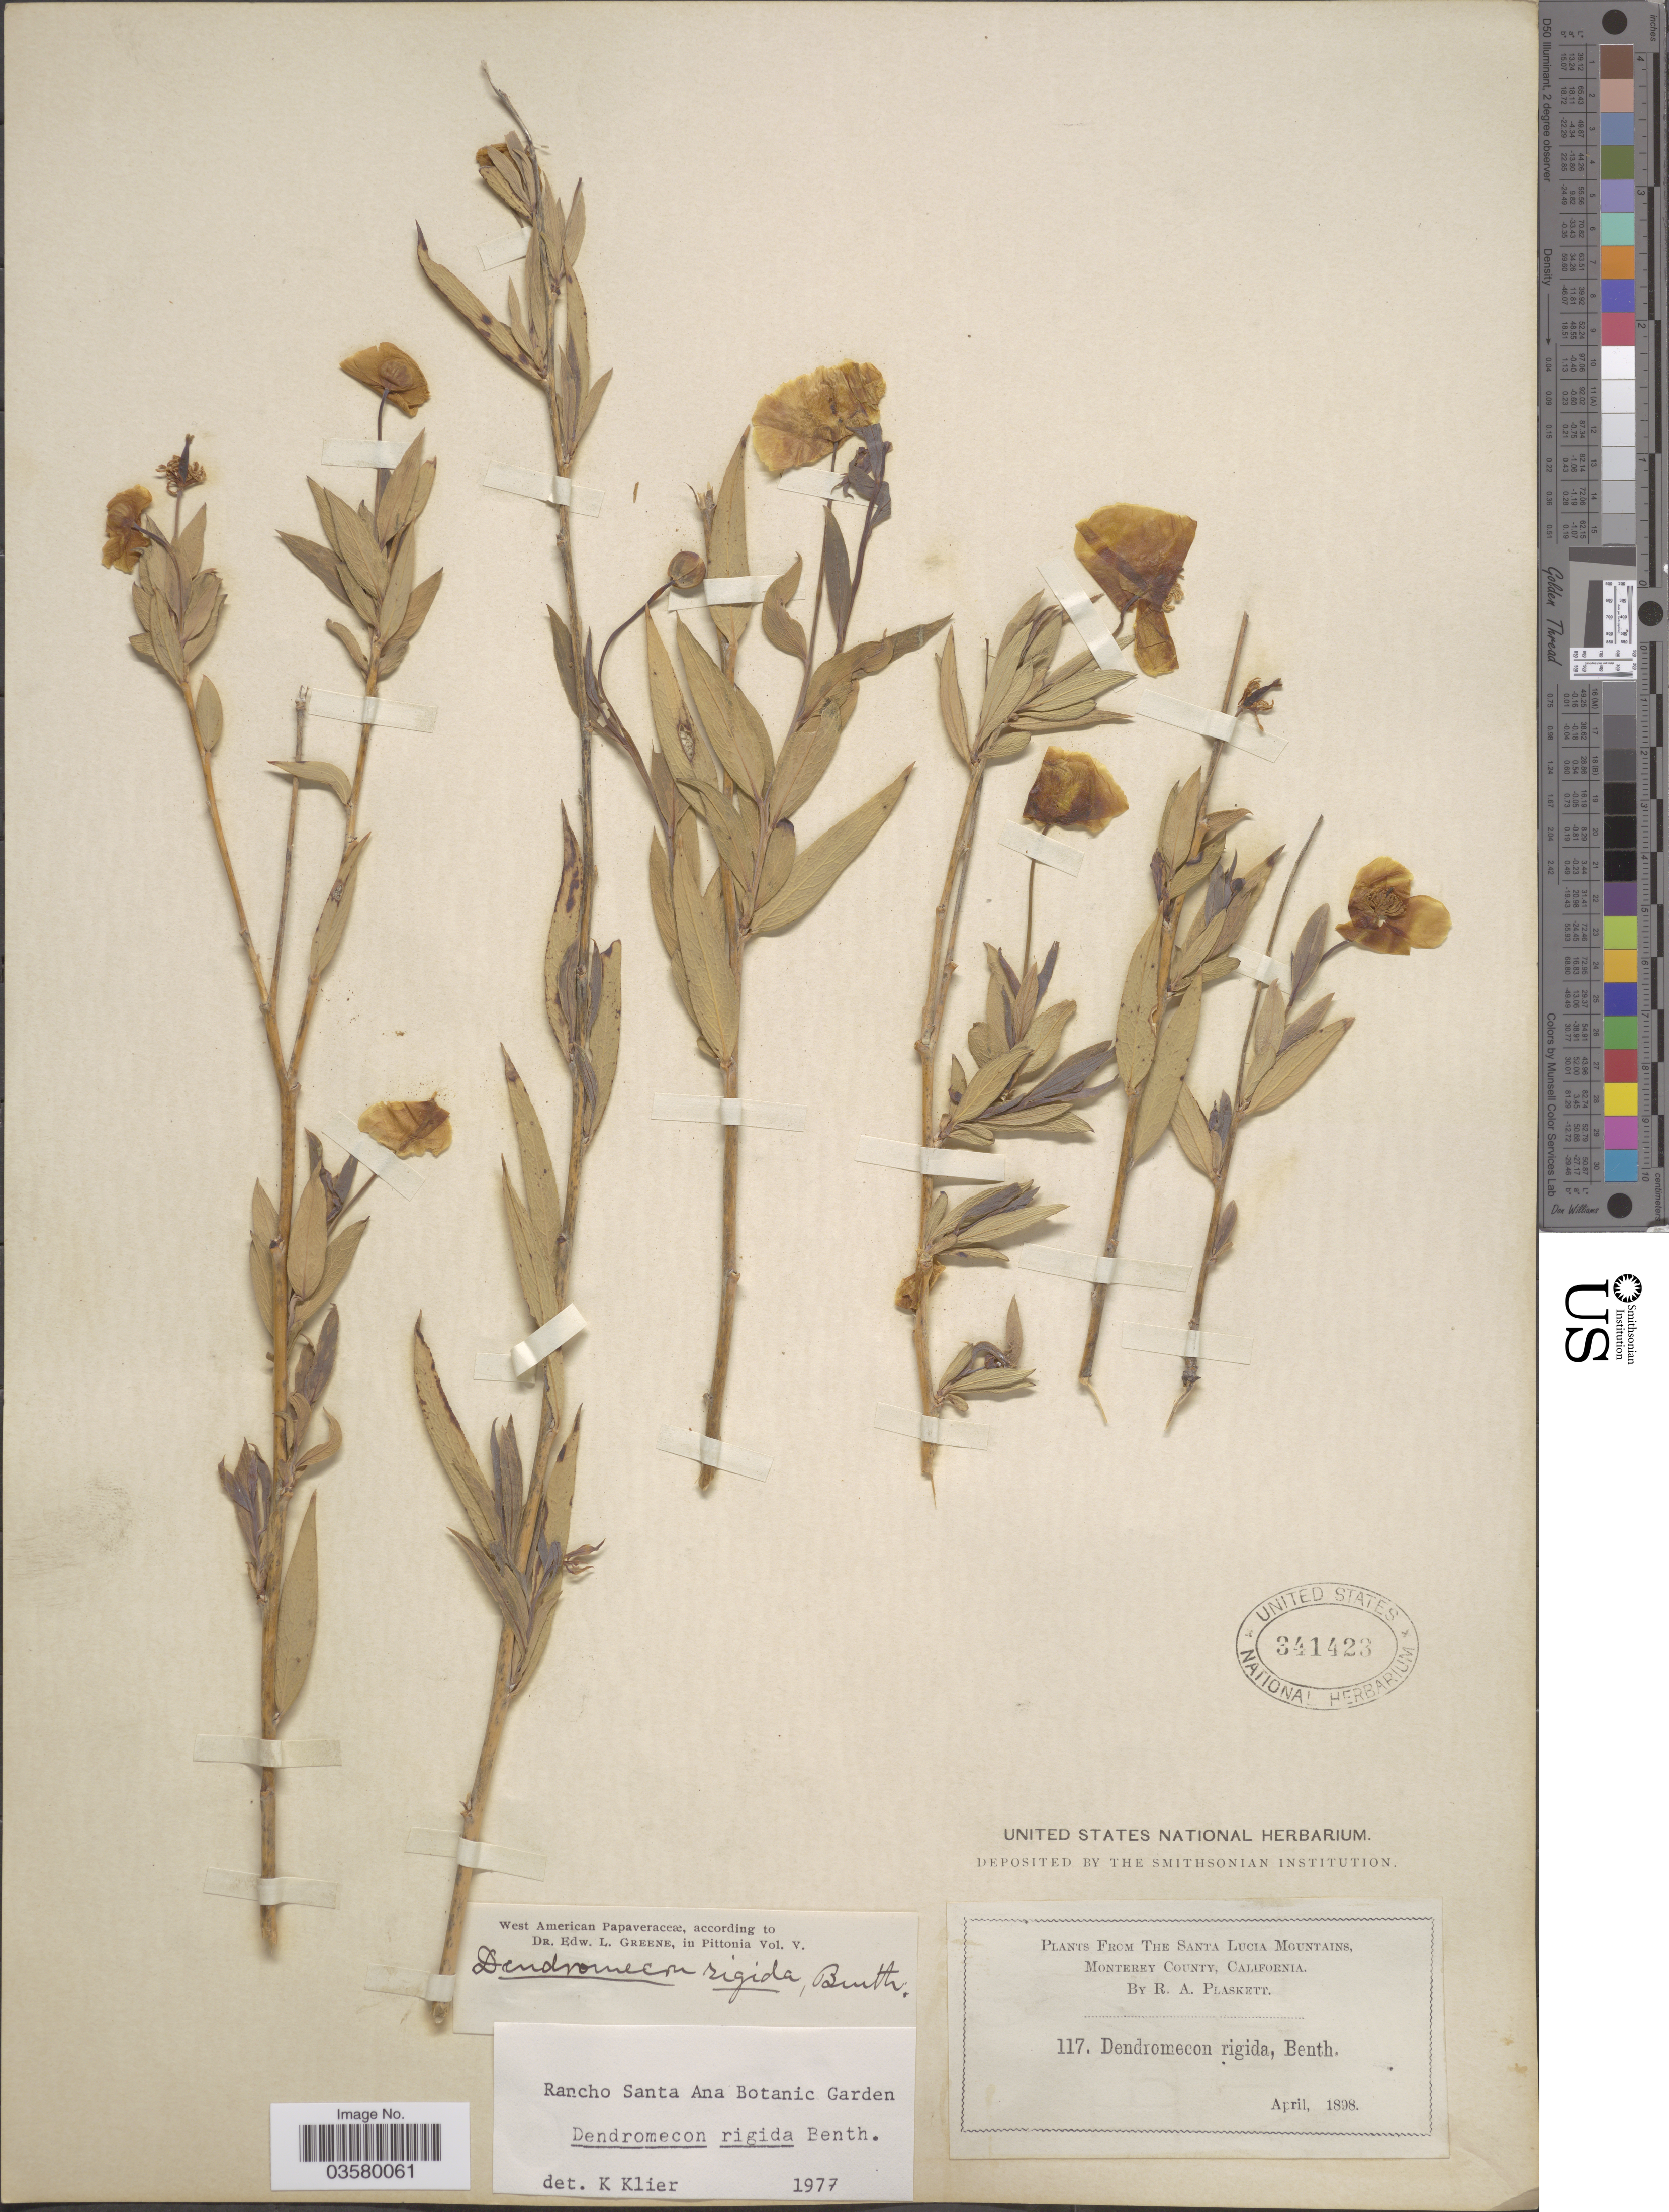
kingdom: Plantae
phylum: Tracheophyta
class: Magnoliopsida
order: Ranunculales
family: Papaveraceae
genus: Dendromecon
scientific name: Dendromecon rigida subsp. rigida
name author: Benth.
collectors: R. Plaskett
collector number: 117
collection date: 1898-04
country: United States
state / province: California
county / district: Monterey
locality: The Santa Lucia Mountains, Monterey County.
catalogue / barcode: US 341423